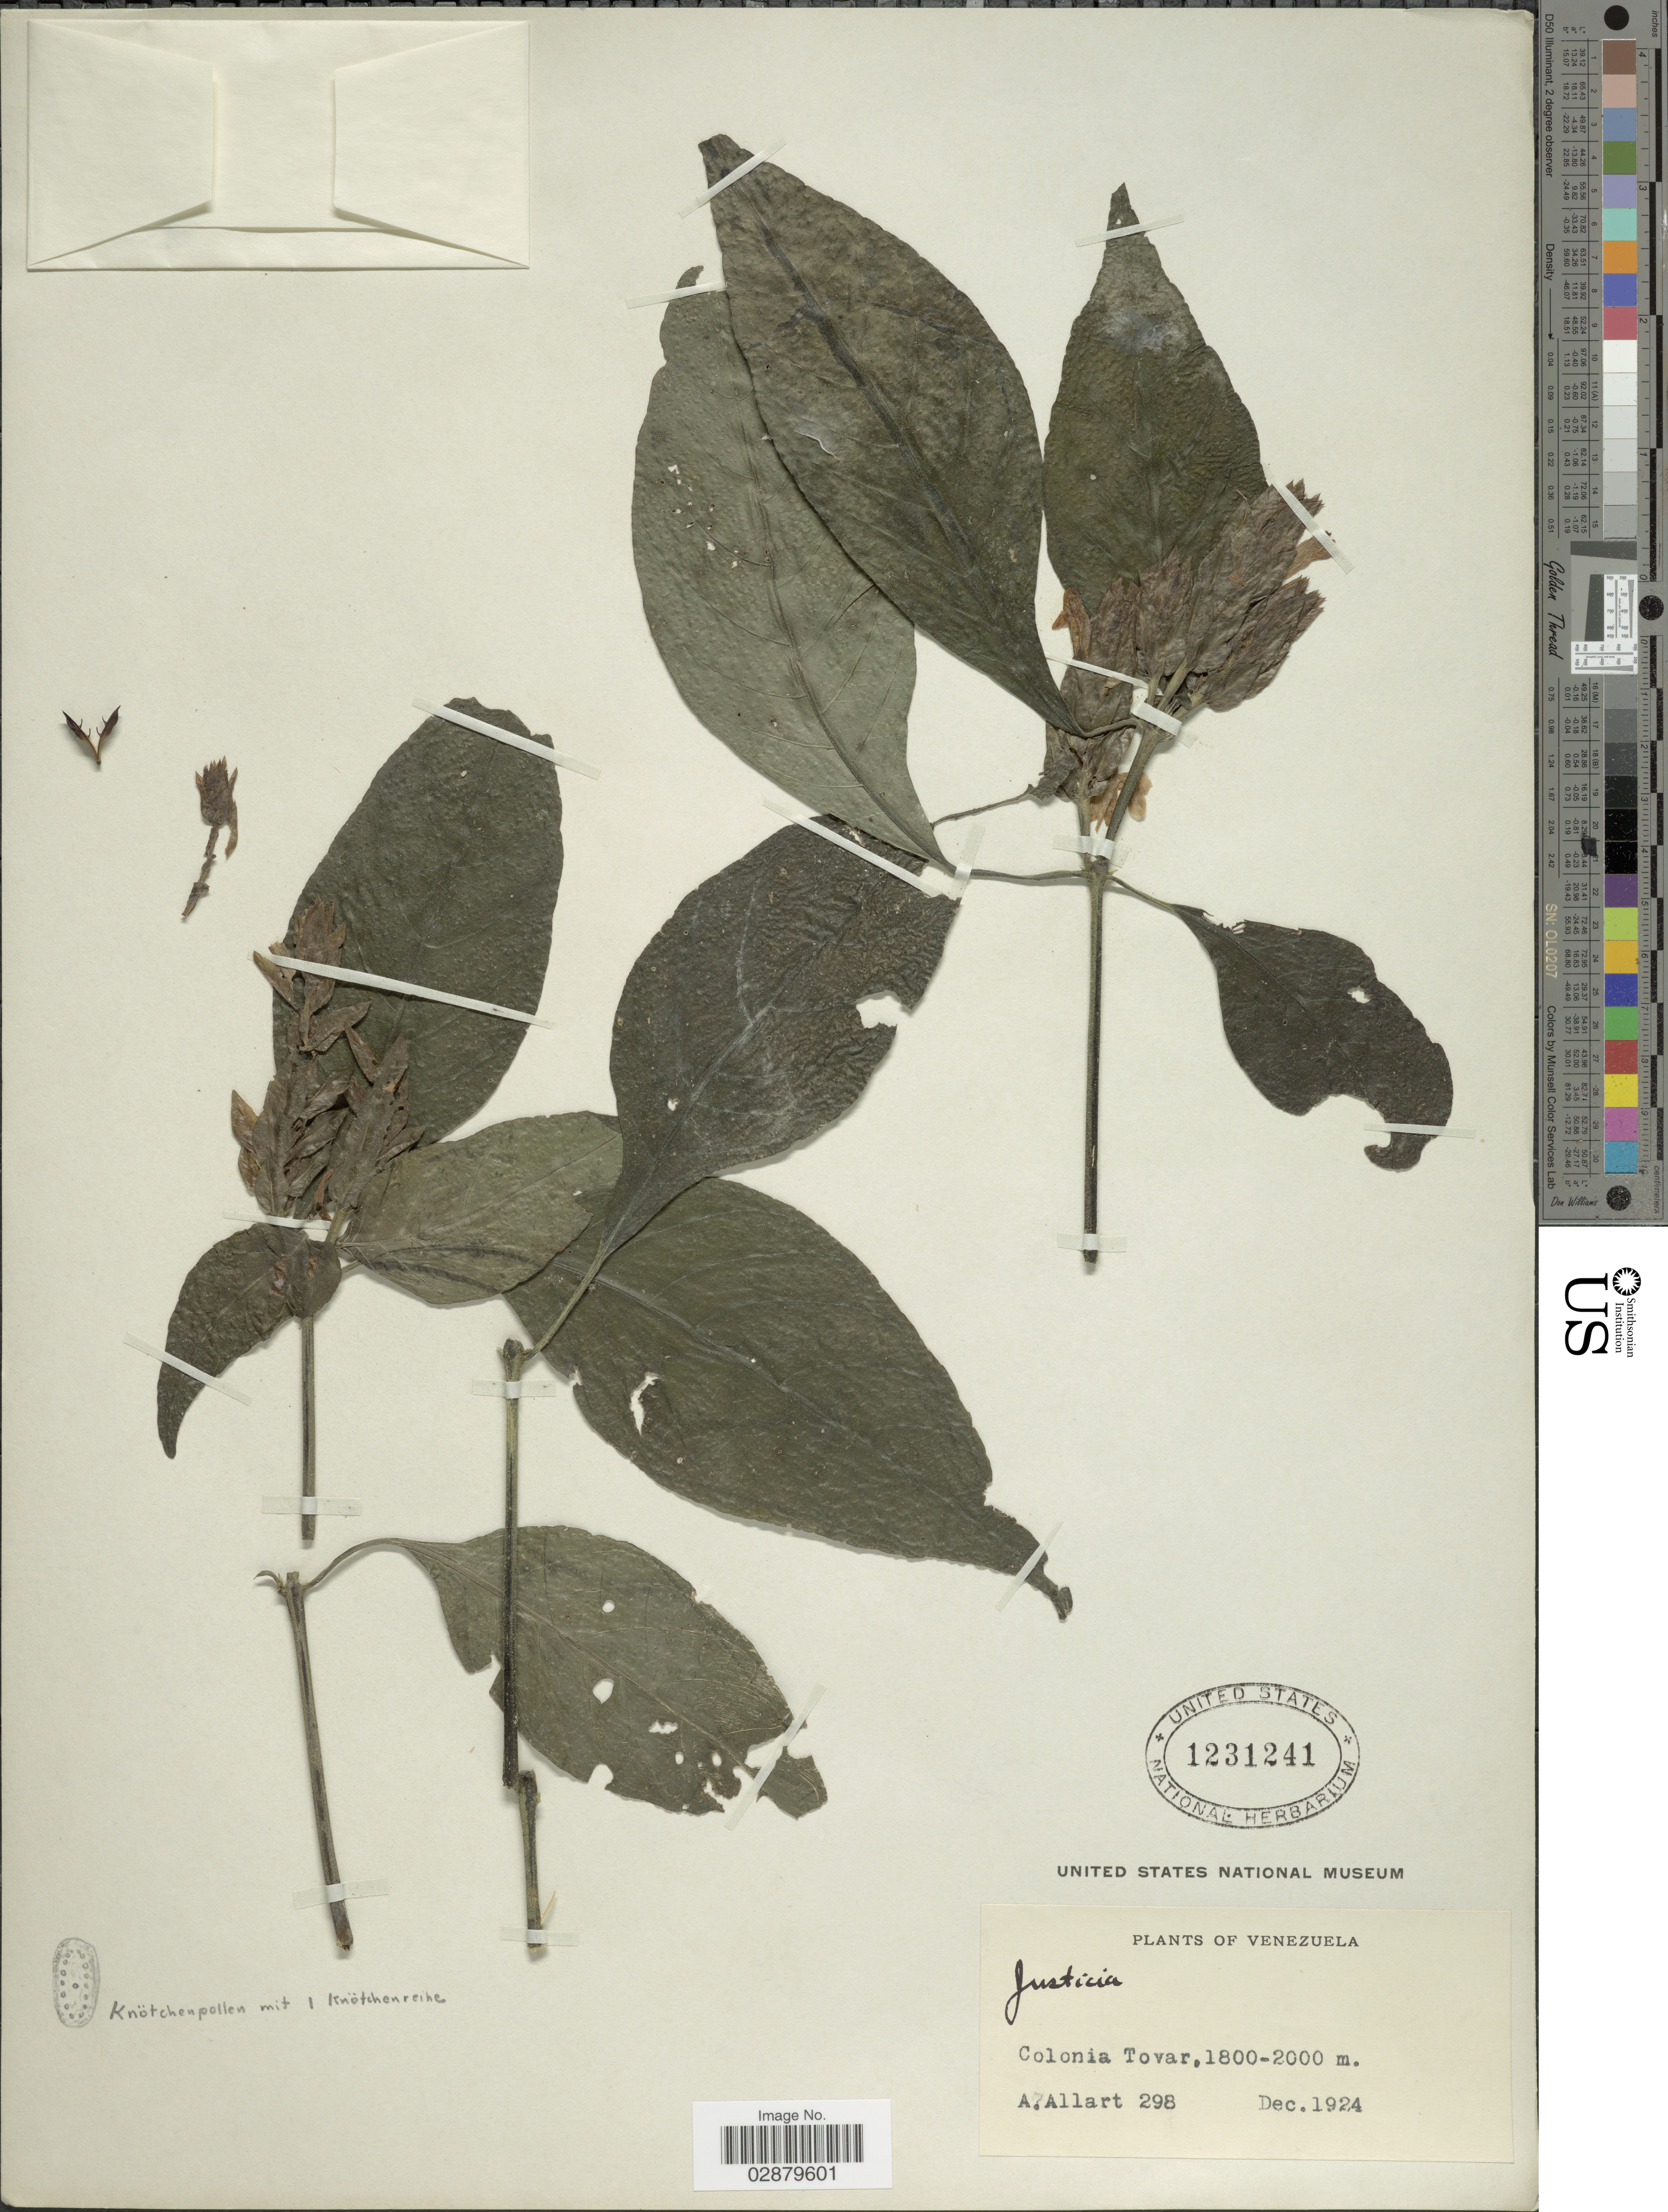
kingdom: Plantae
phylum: Tracheophyta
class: Magnoliopsida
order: Lamiales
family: Acanthaceae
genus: Justicia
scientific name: Justicia leucerythra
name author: Leonard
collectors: A. Allart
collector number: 298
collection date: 1924-12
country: Venezuela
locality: Colonia Tovar.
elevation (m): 1800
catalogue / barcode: US 1231241